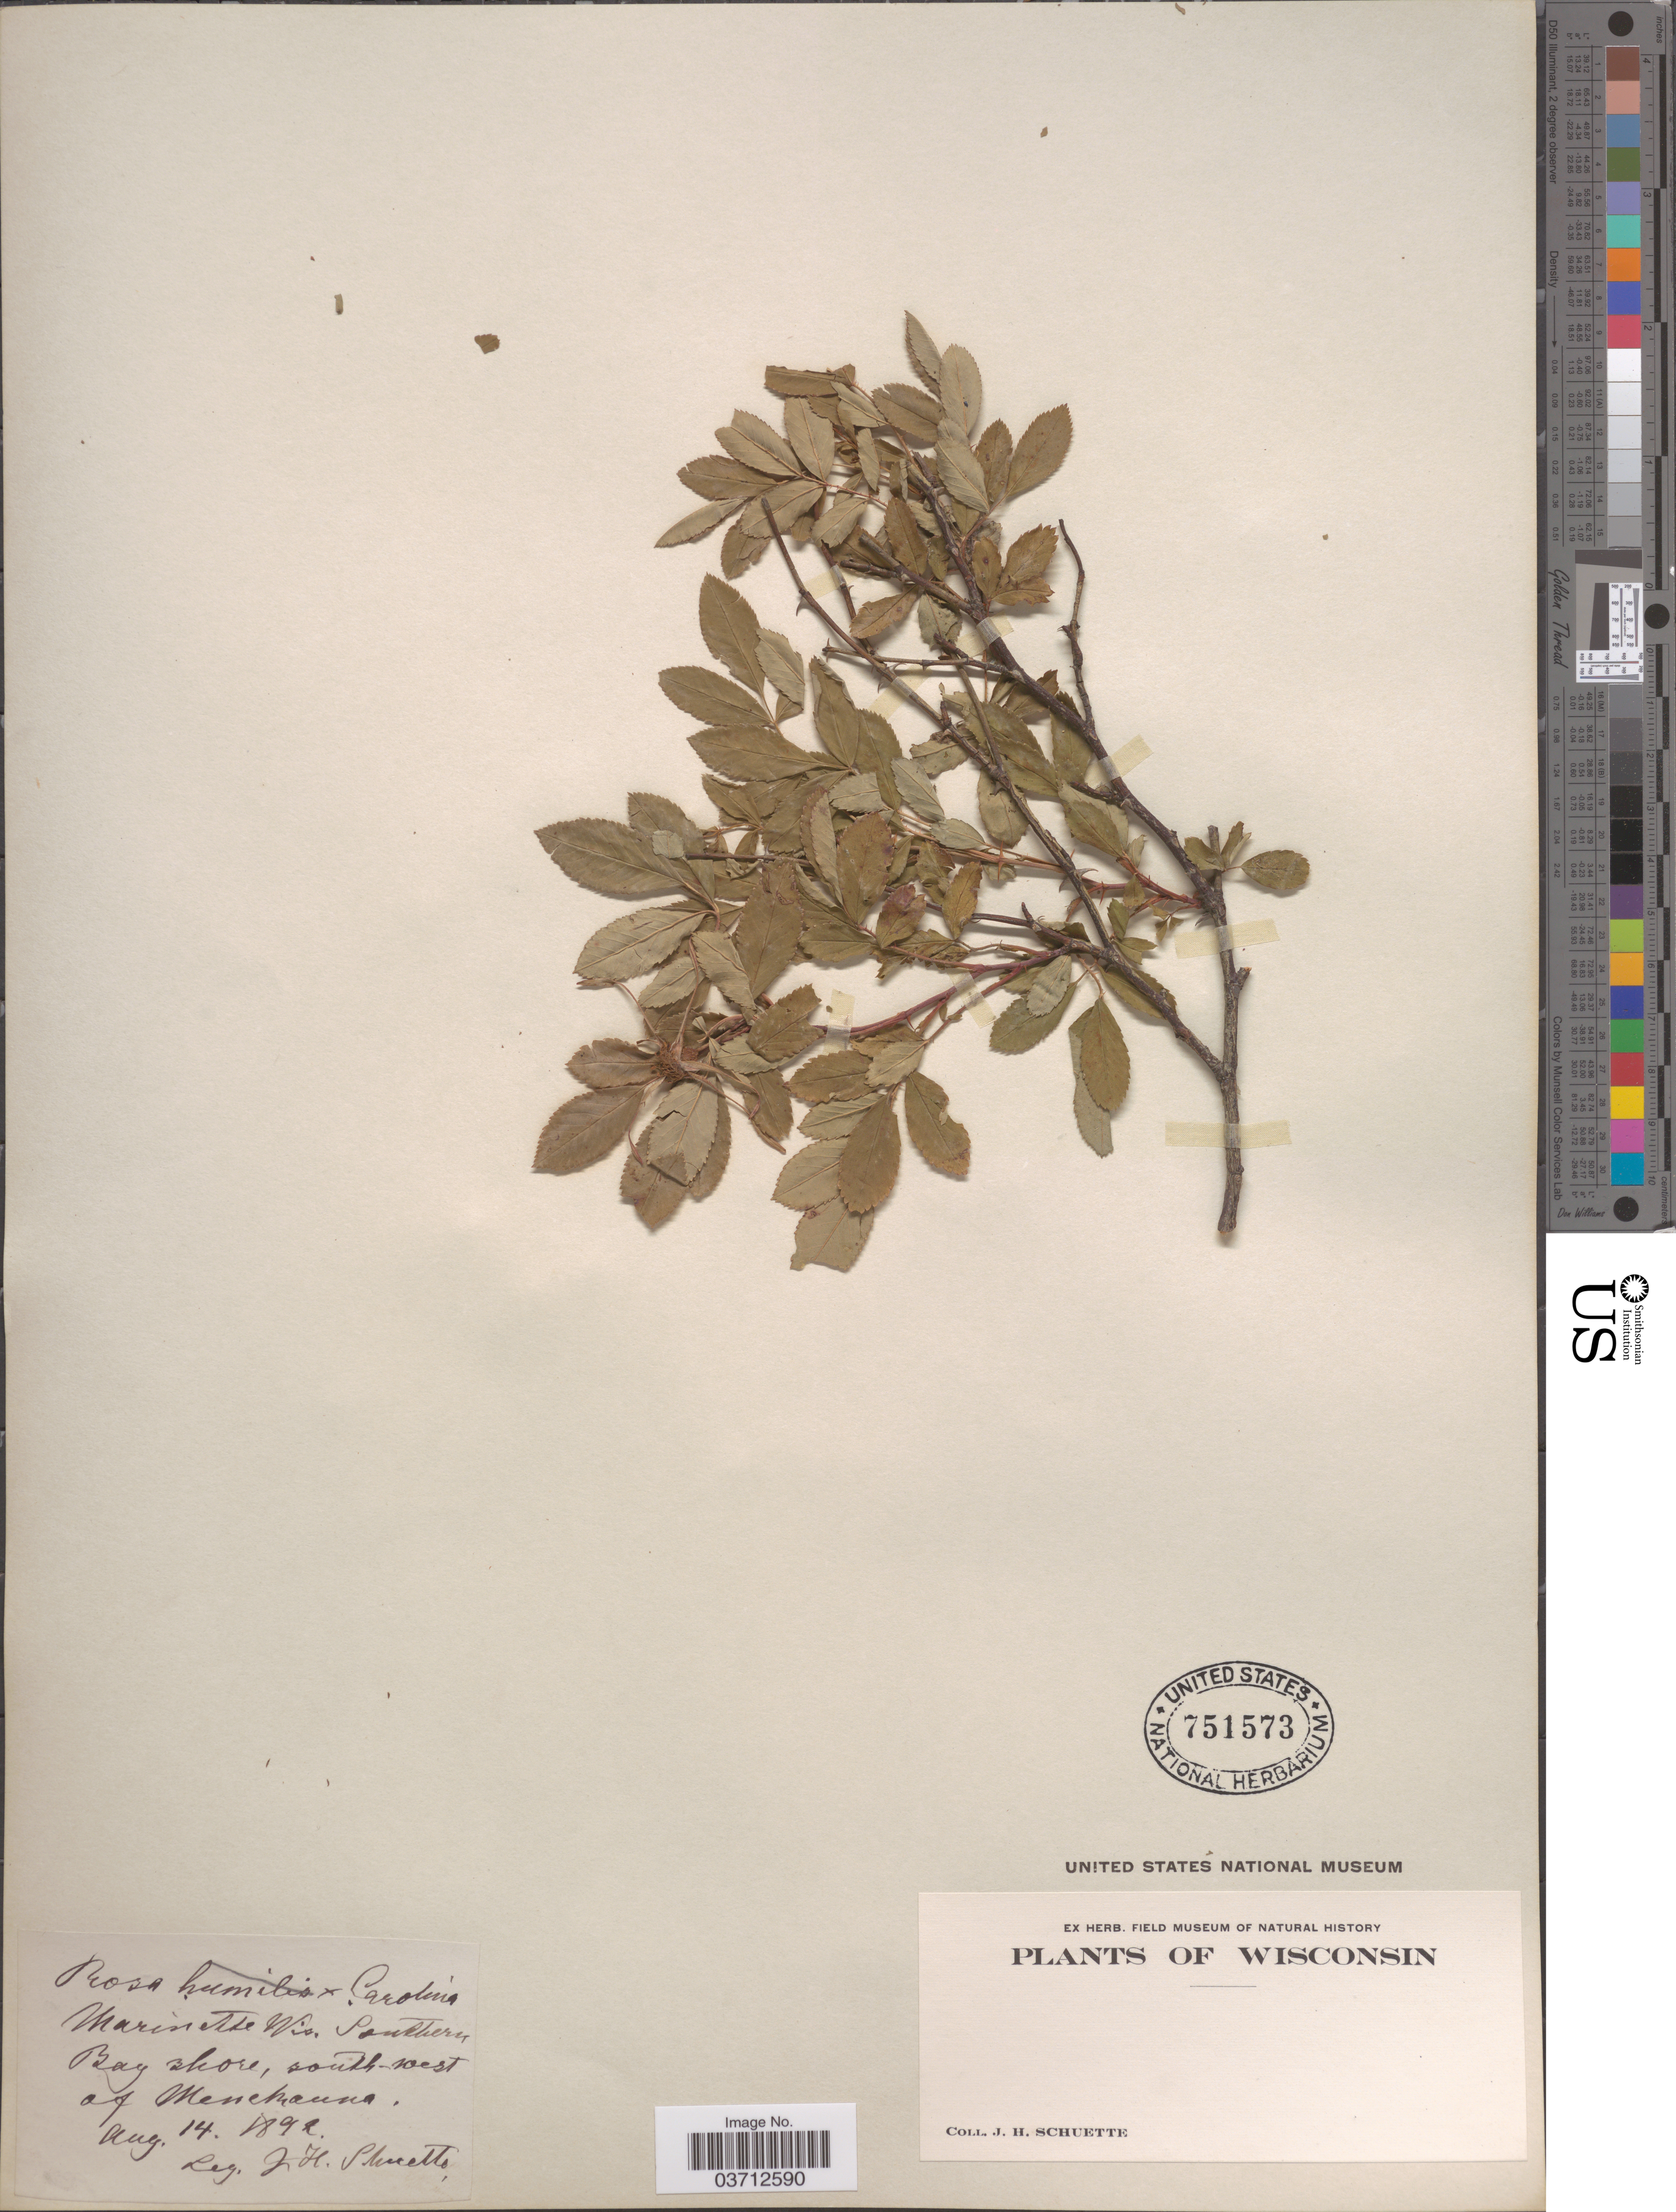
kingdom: Plantae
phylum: Tracheophyta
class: Magnoliopsida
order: Rosales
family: Rosaceae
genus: Rosa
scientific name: Rosa sp.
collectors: J. H. Schuette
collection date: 1892-08-14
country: United States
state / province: Wisconsin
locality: Marinette. Southern Bay shore, south-west of Menekauna.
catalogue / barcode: US 751573